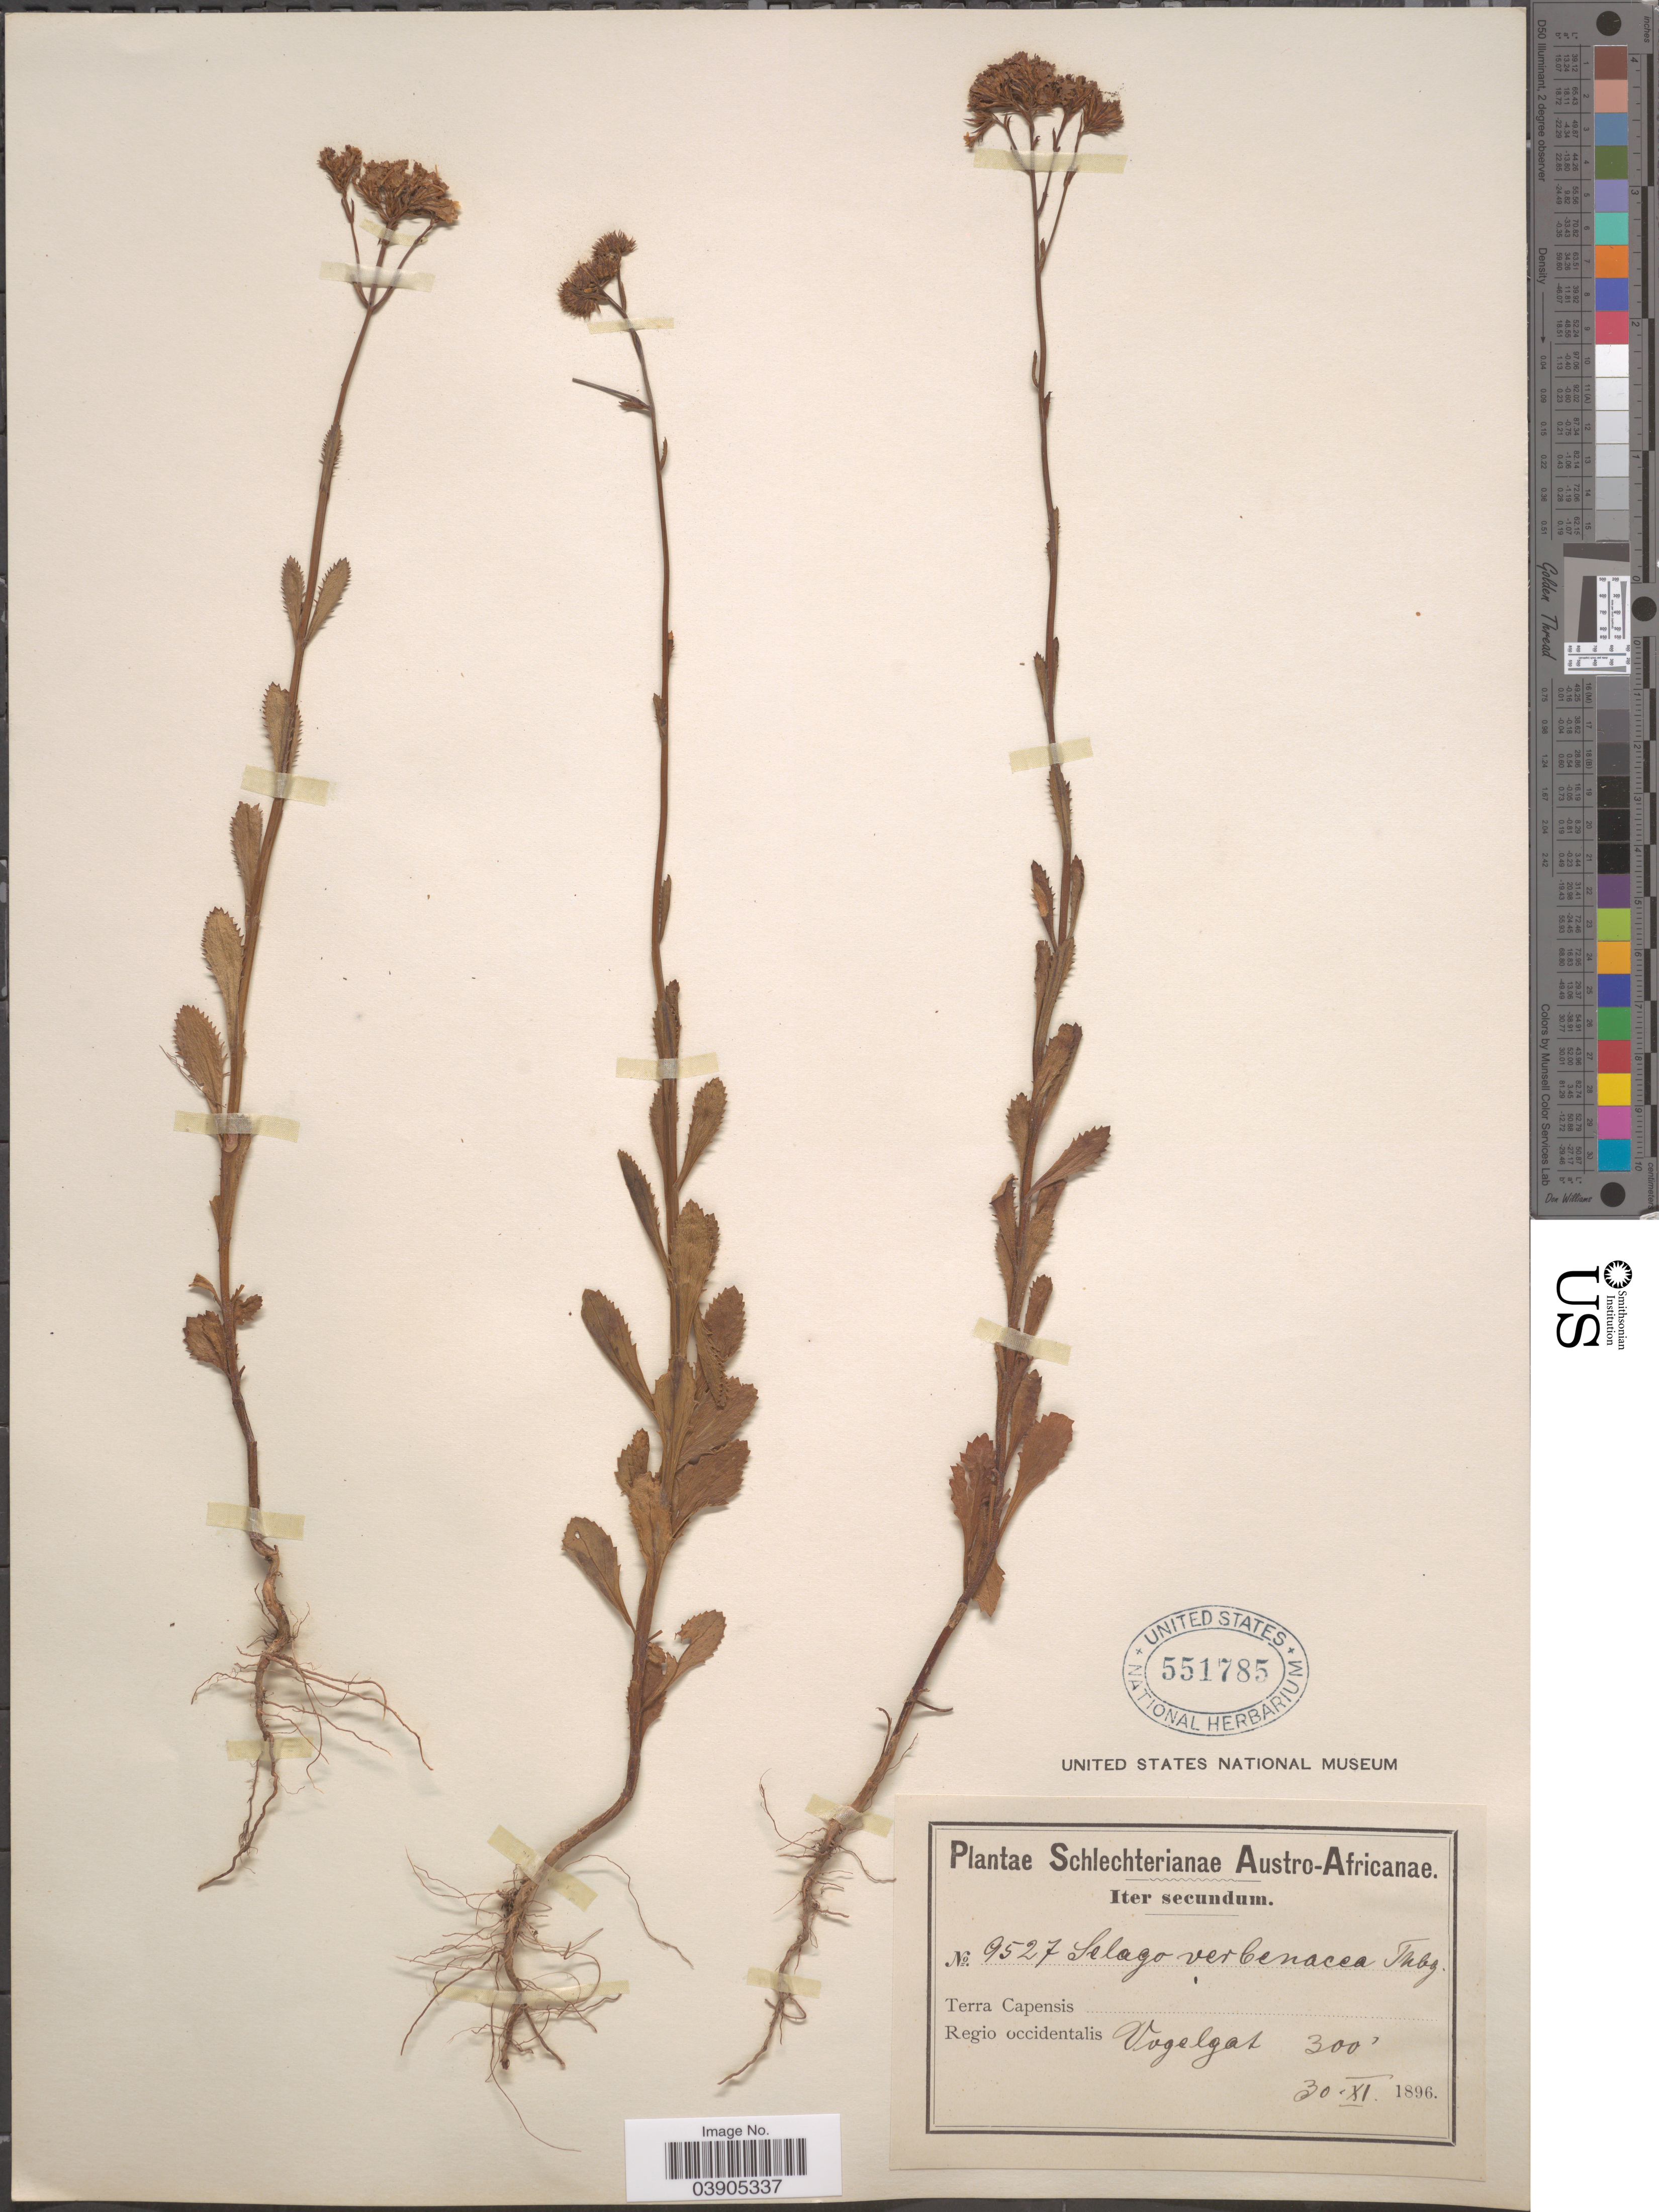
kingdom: Plantae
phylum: Tracheophyta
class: Magnoliopsida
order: Lamiales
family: Scrophulariaceae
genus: Selago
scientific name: Selago vebenacea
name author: L. f.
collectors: Schlechter, --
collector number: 9527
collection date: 1896-11-30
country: South Africa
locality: Austro-Africanae. Terra Capensis. Regio occidentalis Vogelgat.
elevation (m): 91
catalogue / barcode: US 551785